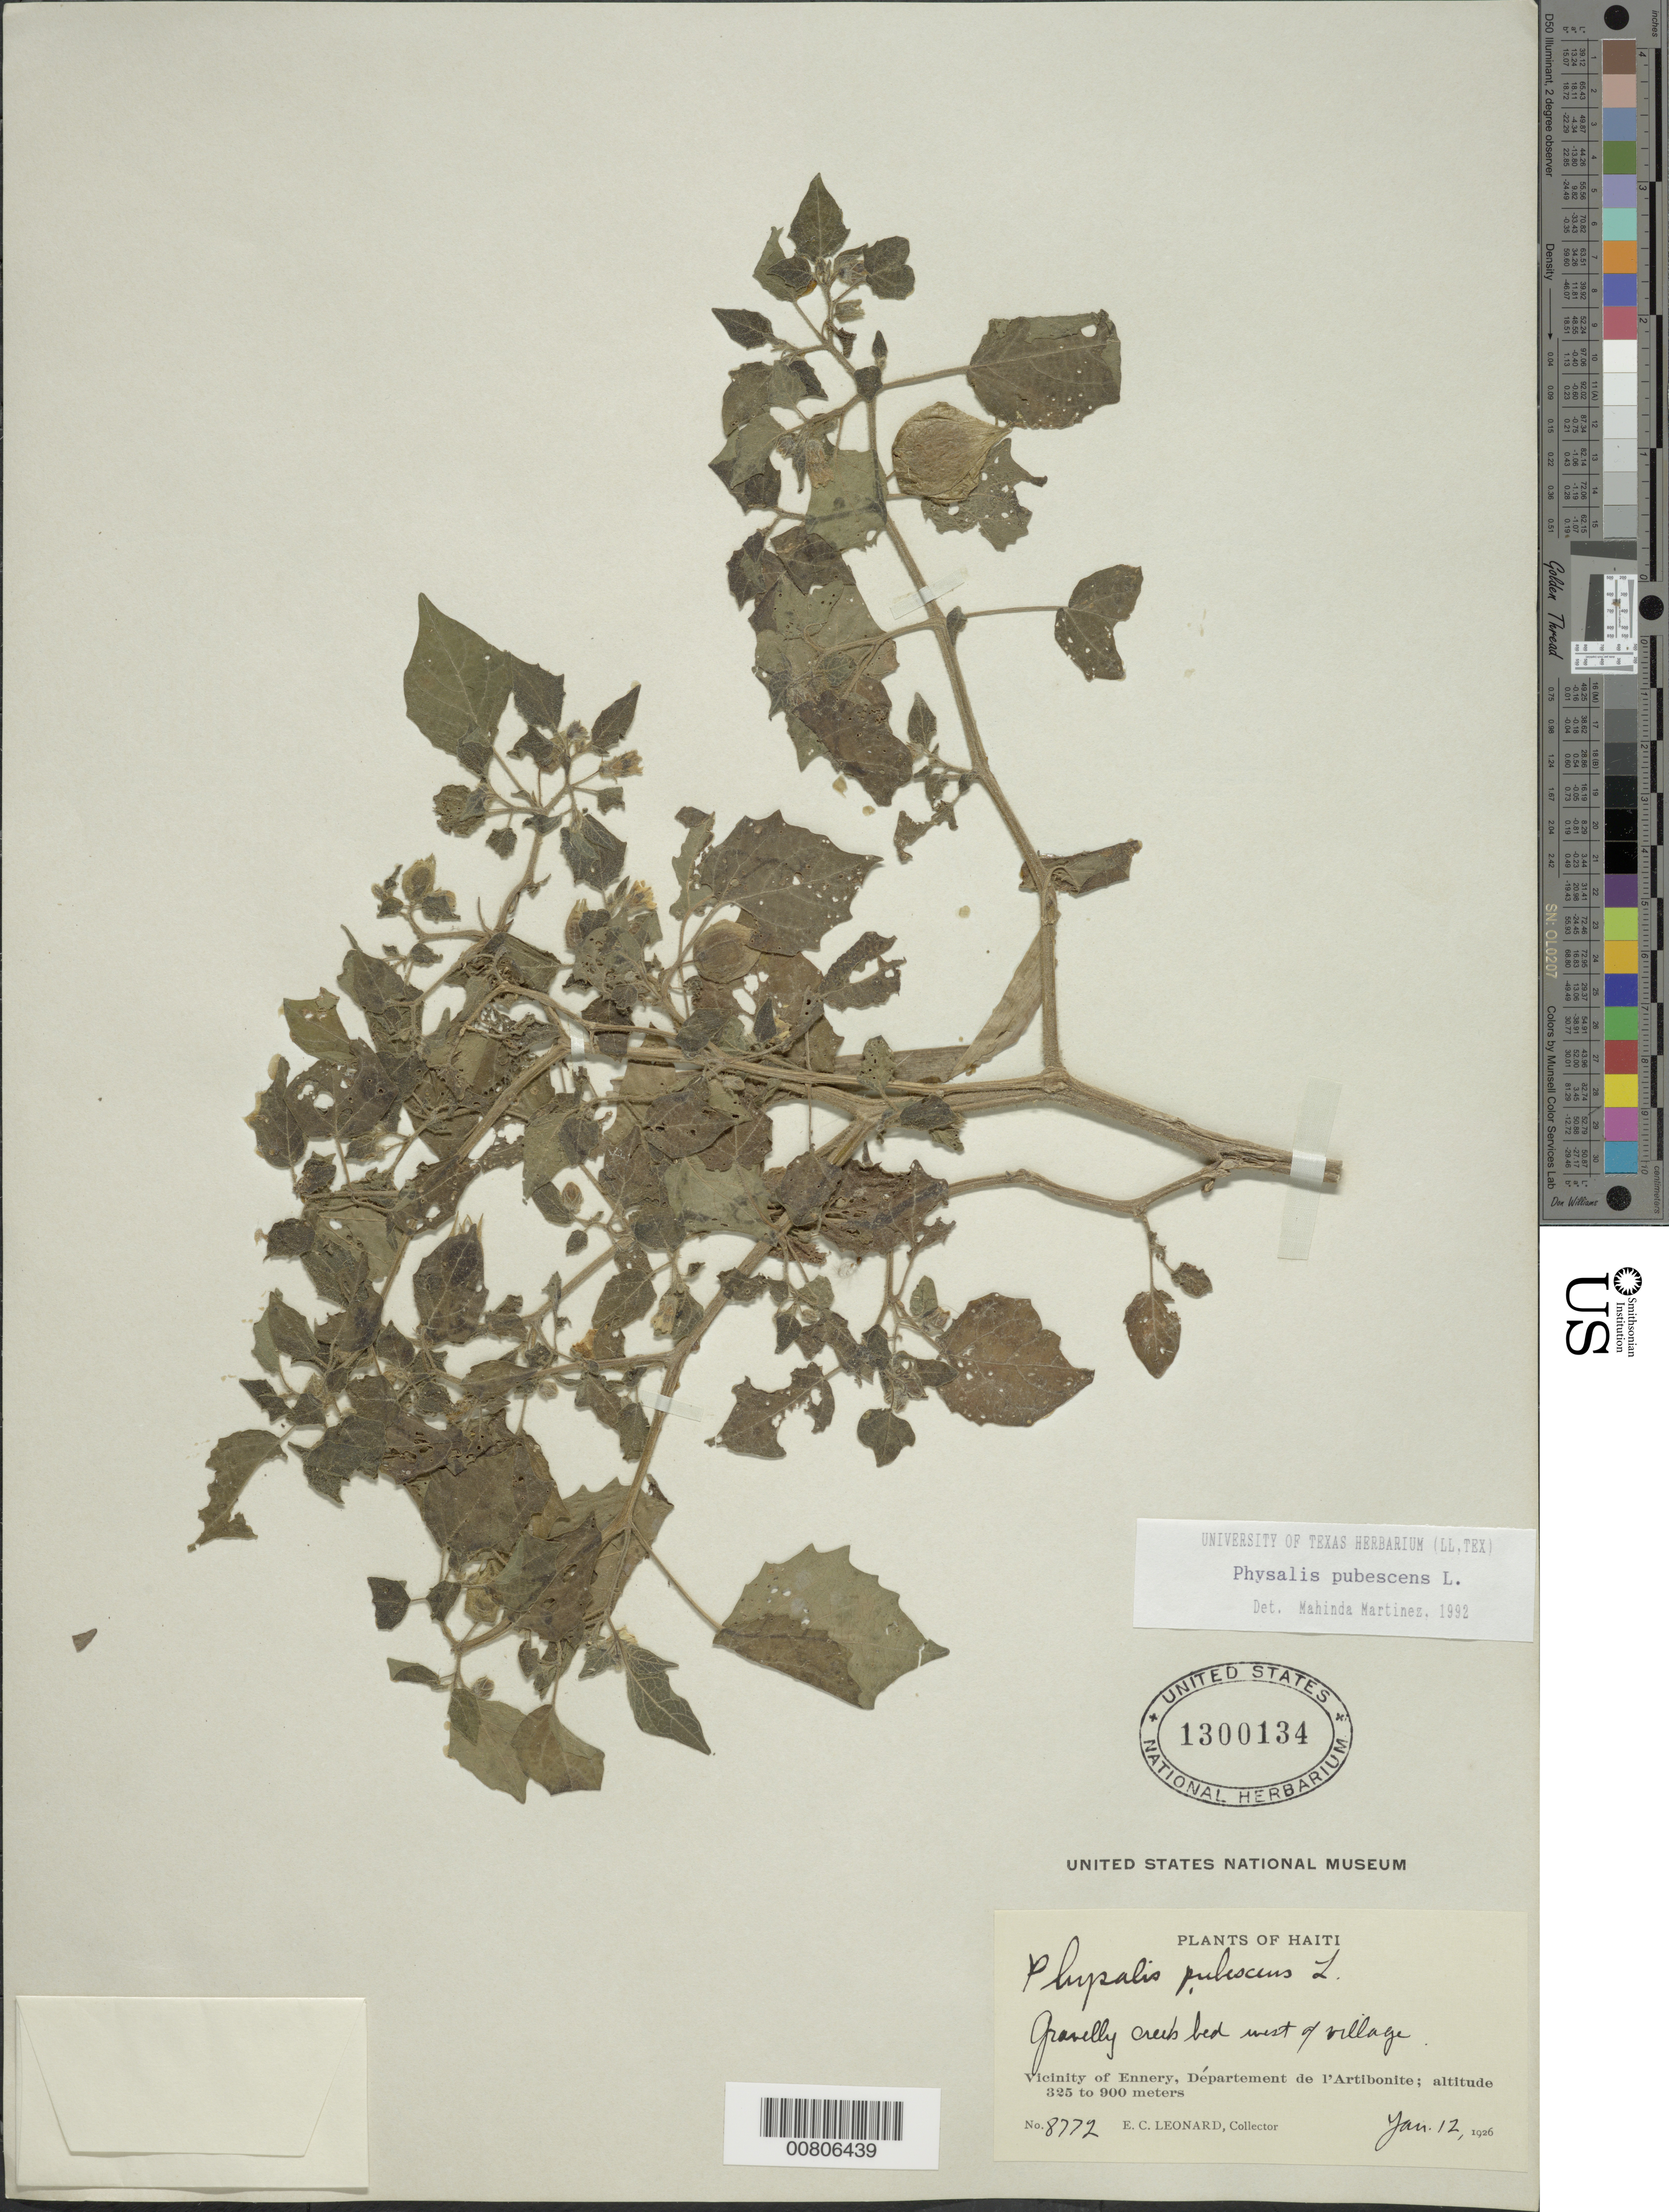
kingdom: Plantae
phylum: Tracheophyta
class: Magnoliopsida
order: Solanales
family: Solanaceae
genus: Physalis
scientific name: Physalis pubescens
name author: L.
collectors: E. C. Leonard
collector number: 8772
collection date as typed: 12 Jan 1926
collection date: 1926-01-12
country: Haiti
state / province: Artibonite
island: Hispaniola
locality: Vicinity of Ennery, W of village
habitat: Gravelly creek bed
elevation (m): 325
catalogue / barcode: US 1300134